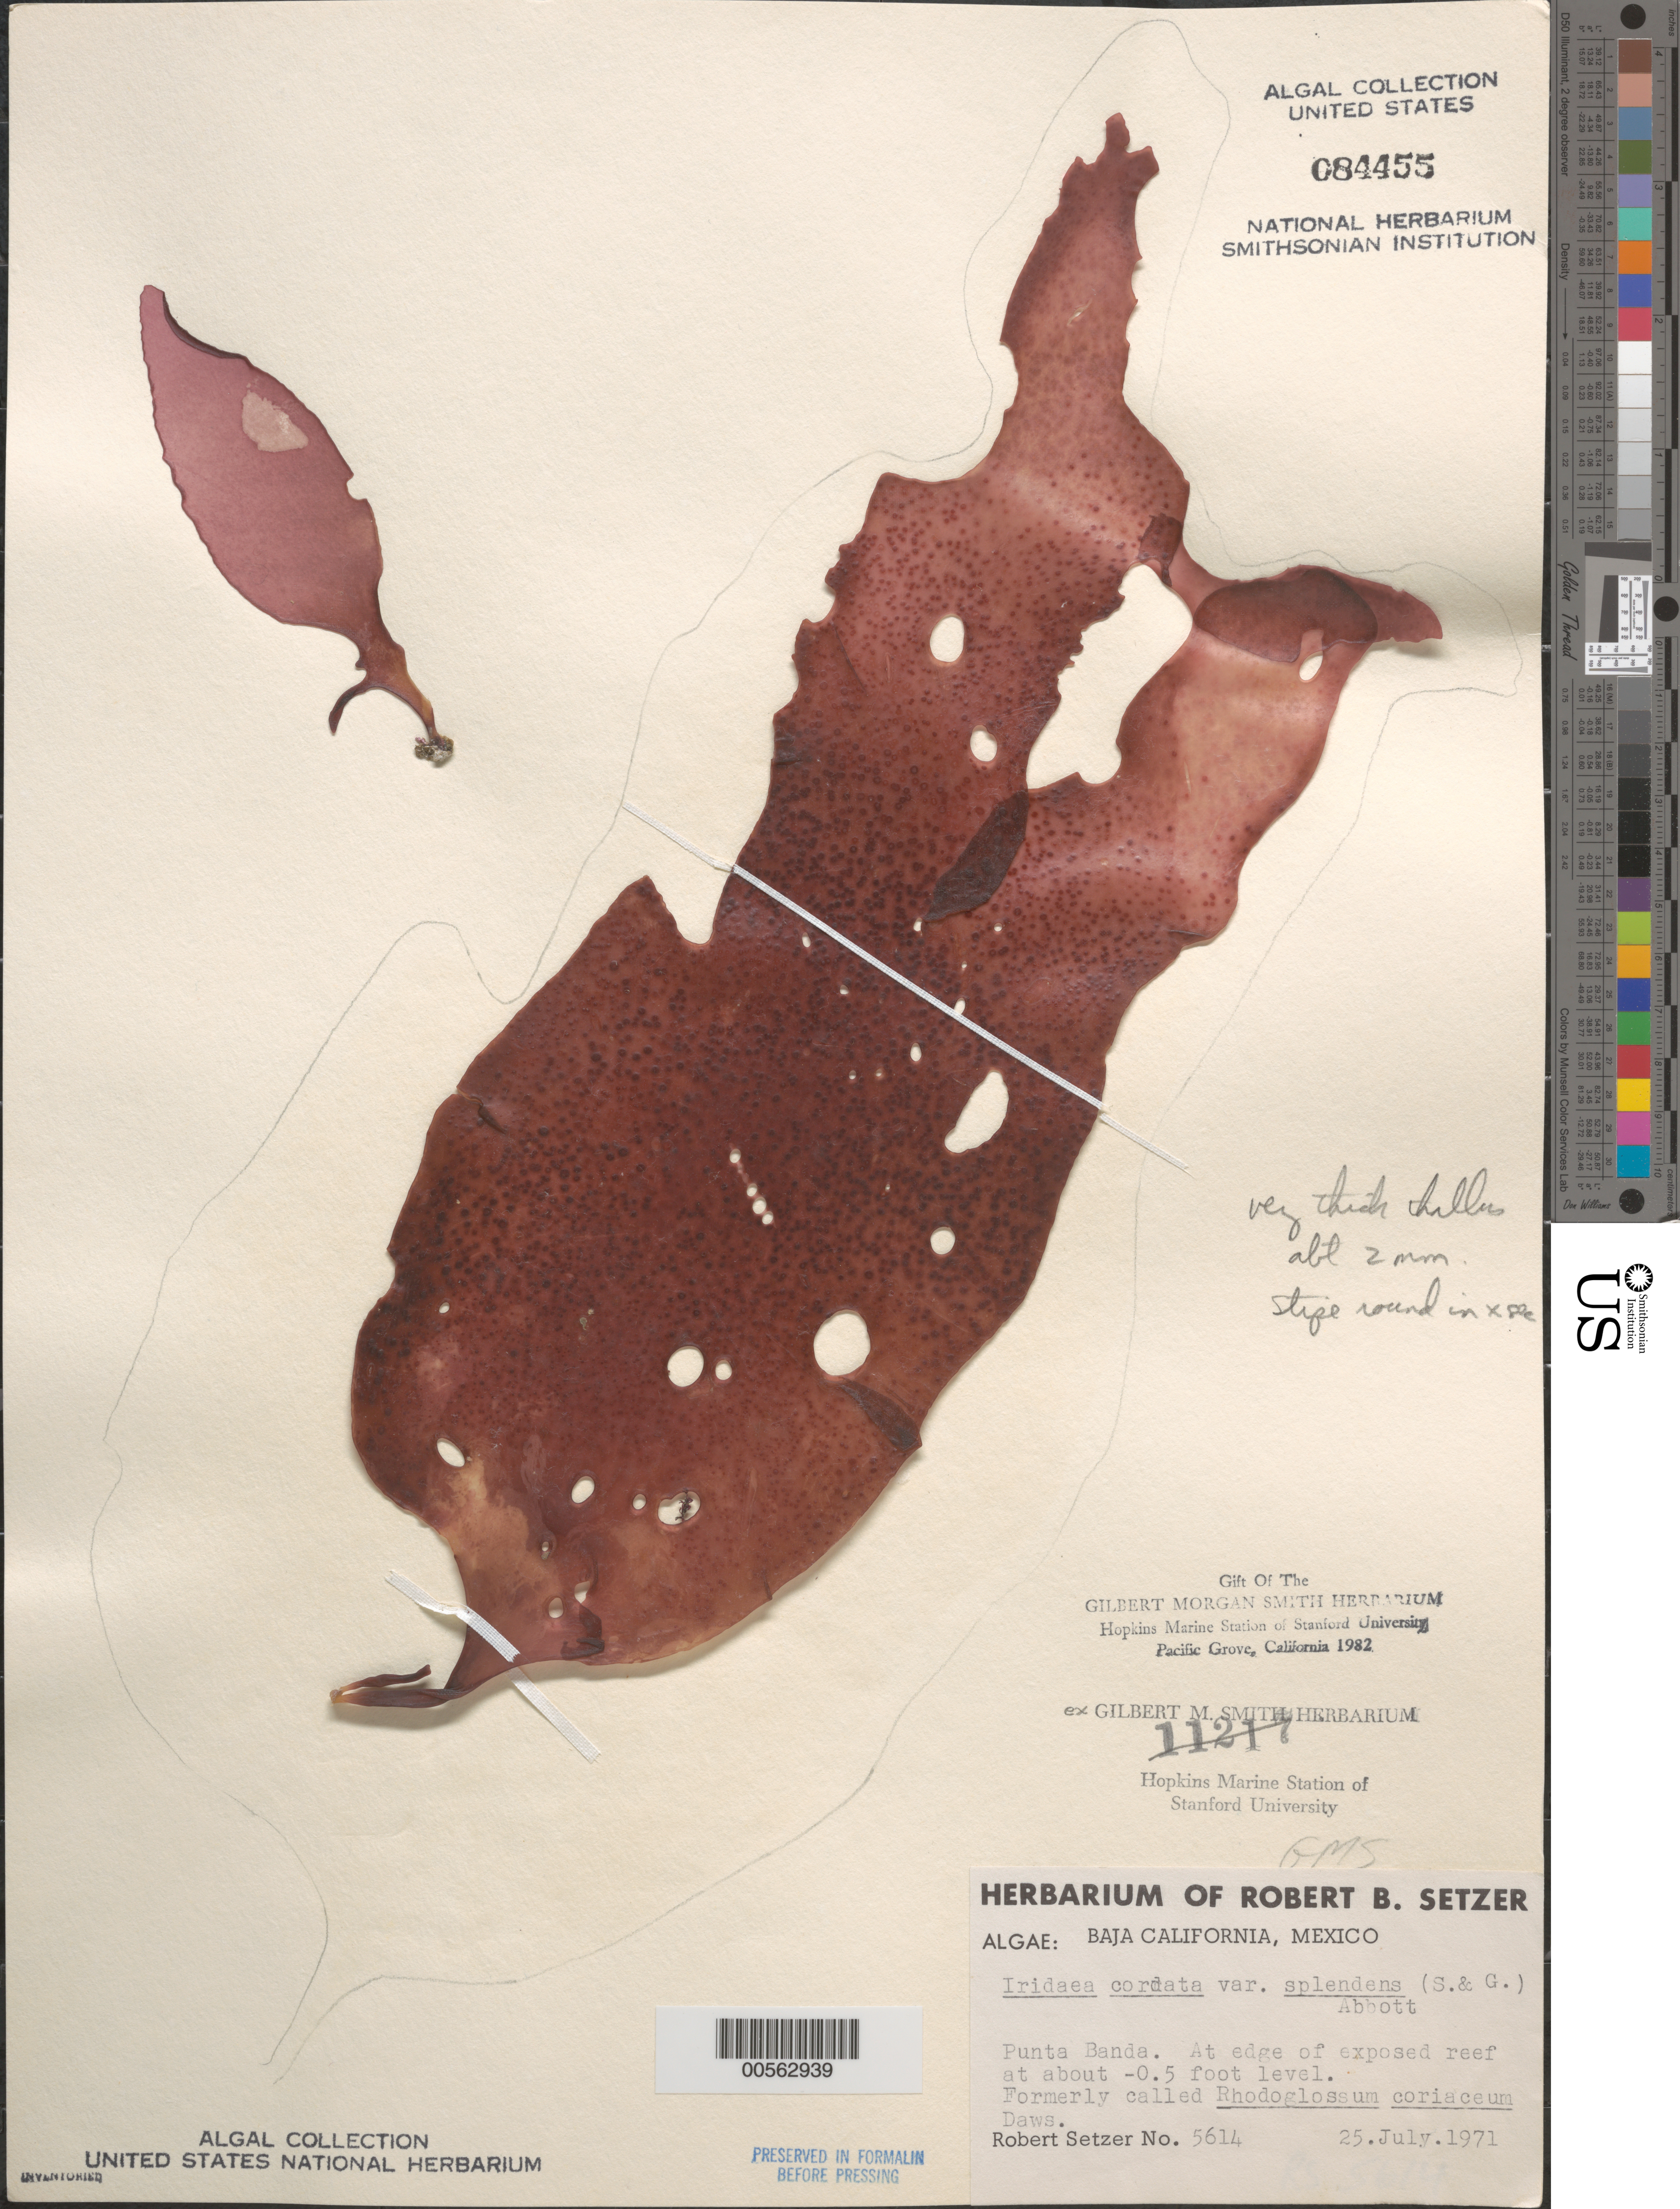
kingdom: Plantae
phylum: Rhodophyta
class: Florideophyceae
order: Gigartinales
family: Gigartinaceae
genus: Iridaea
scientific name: Iridaea cordata var. splendens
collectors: R. Setzer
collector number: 5614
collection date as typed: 25 Jul 1971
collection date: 1971-07-25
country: Mexico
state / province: Baja California Norte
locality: Punta Banda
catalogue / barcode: US 84455